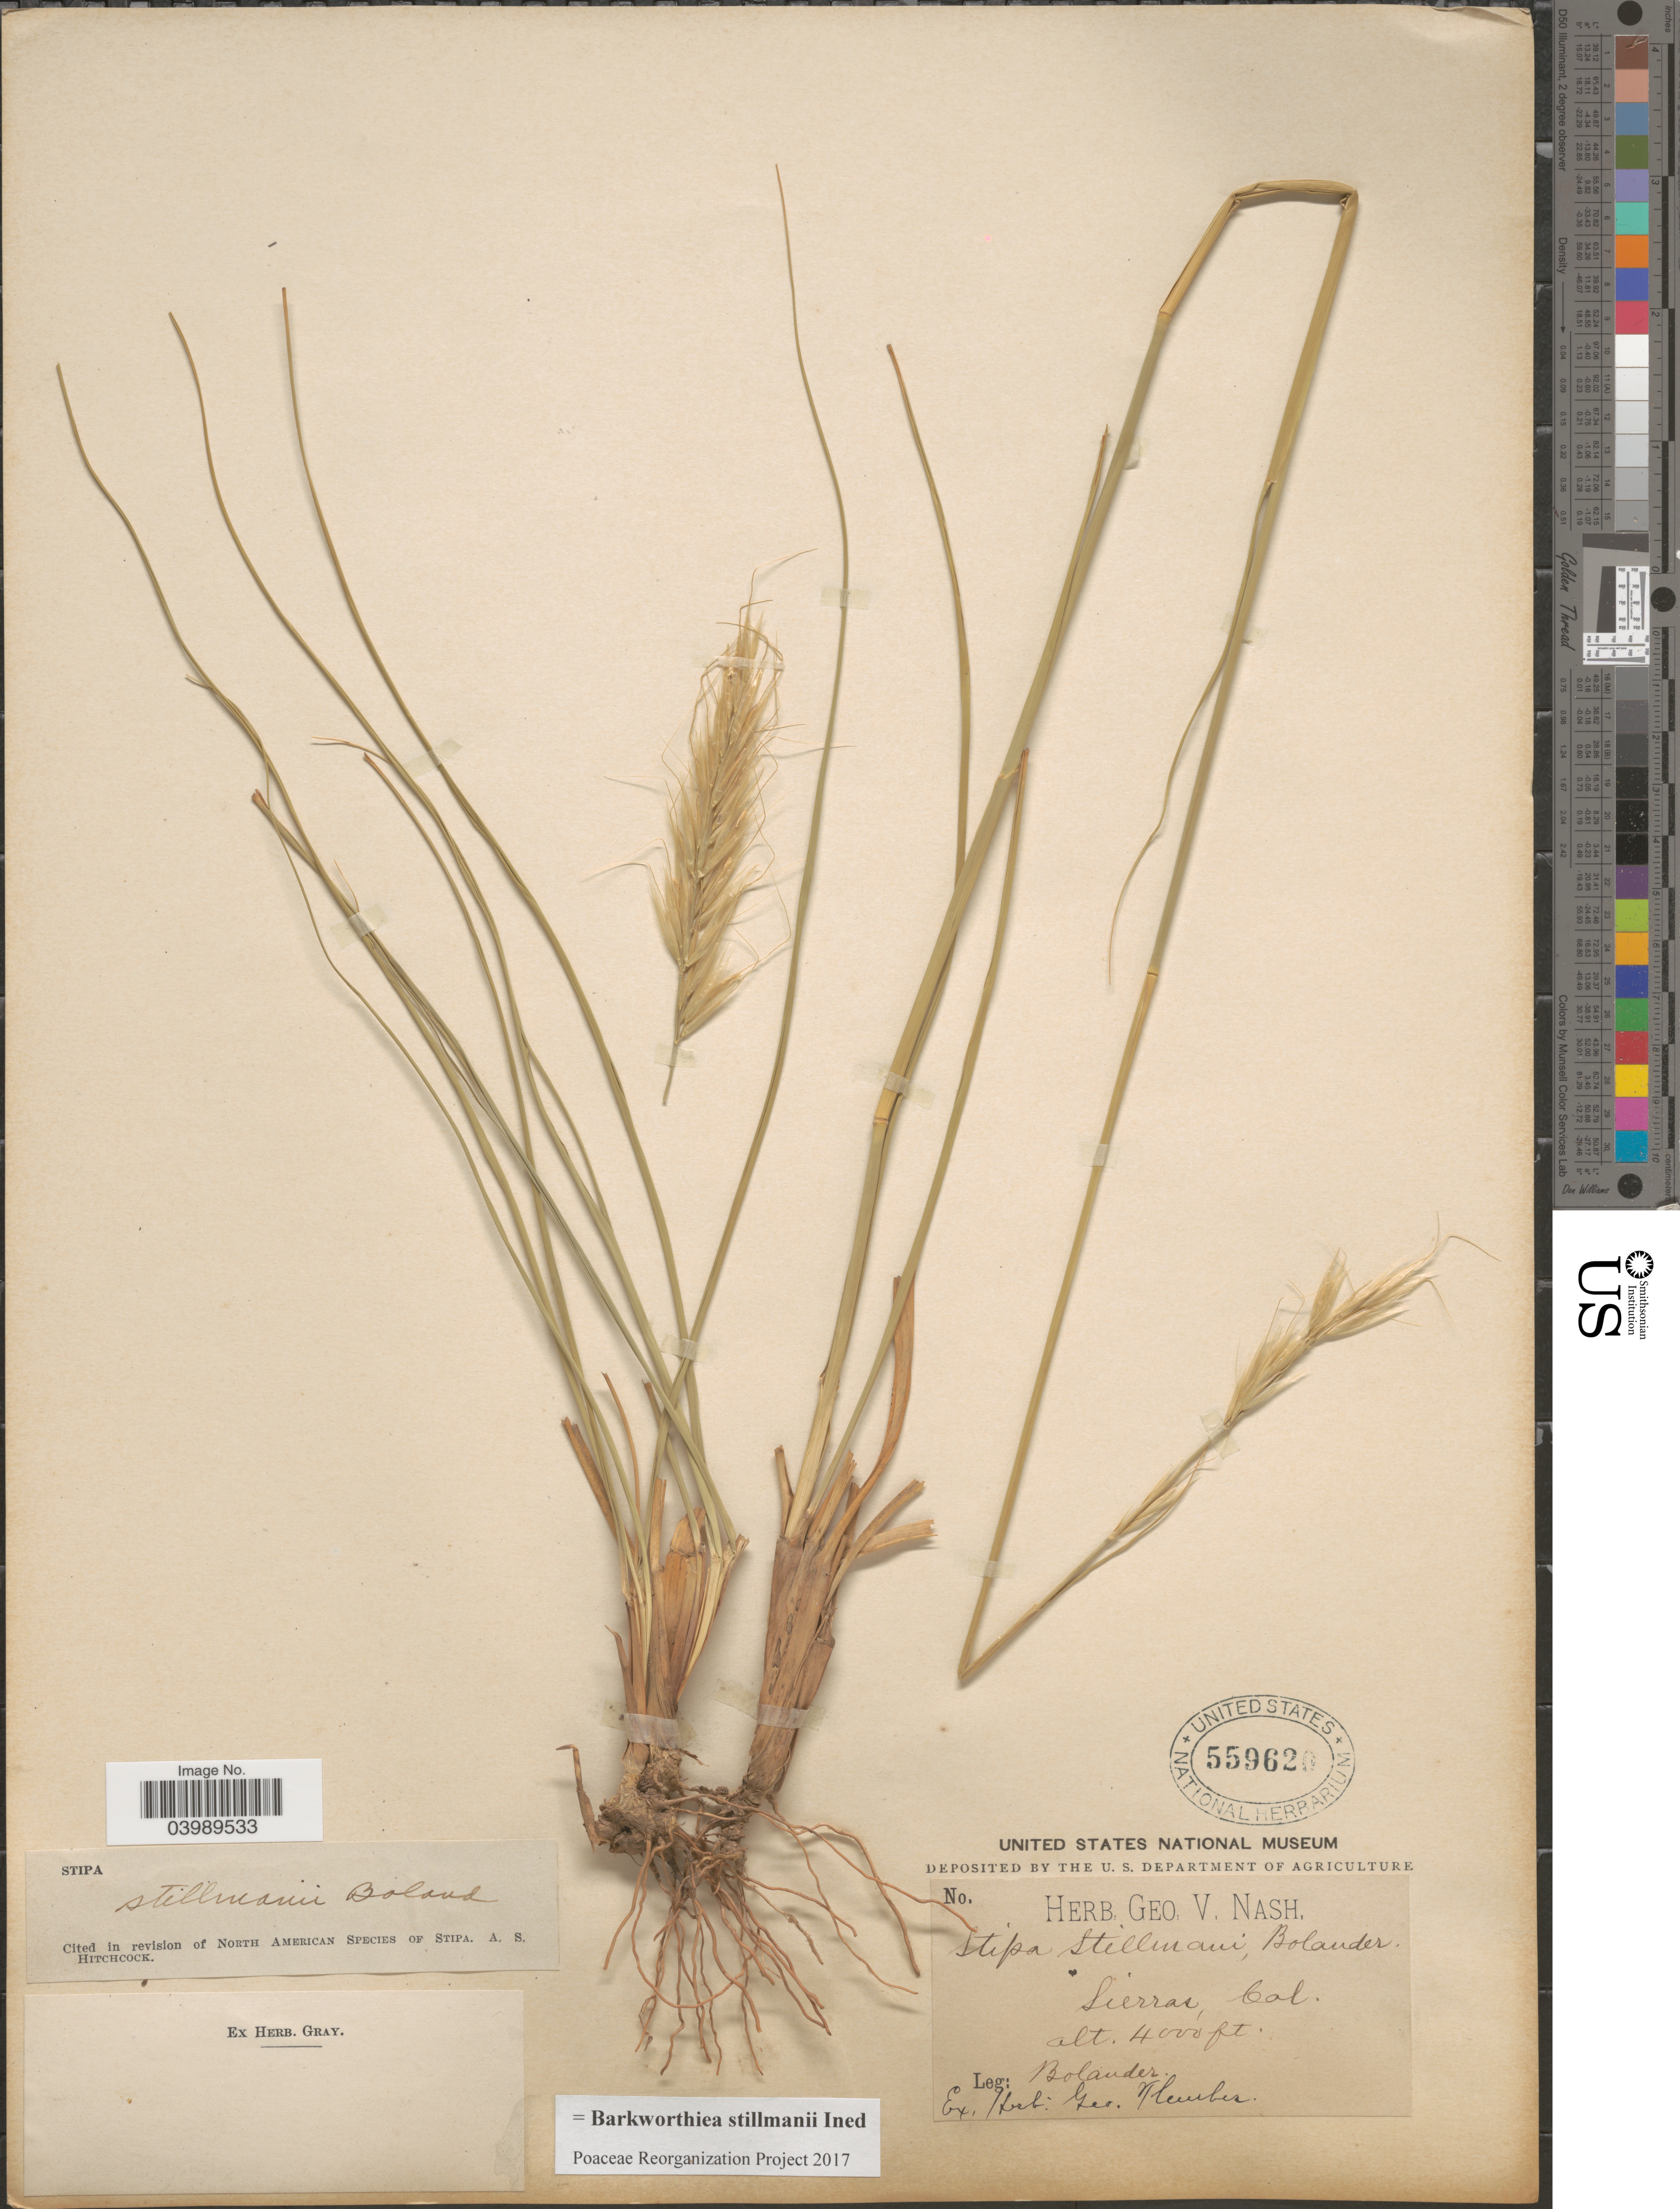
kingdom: Plantae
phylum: Tracheophyta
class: Liliopsida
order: Poales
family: Poaceae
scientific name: Barkworthiea stillmanii ined.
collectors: H. Bolander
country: United States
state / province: California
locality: Sierra.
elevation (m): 1219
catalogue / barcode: US 559620